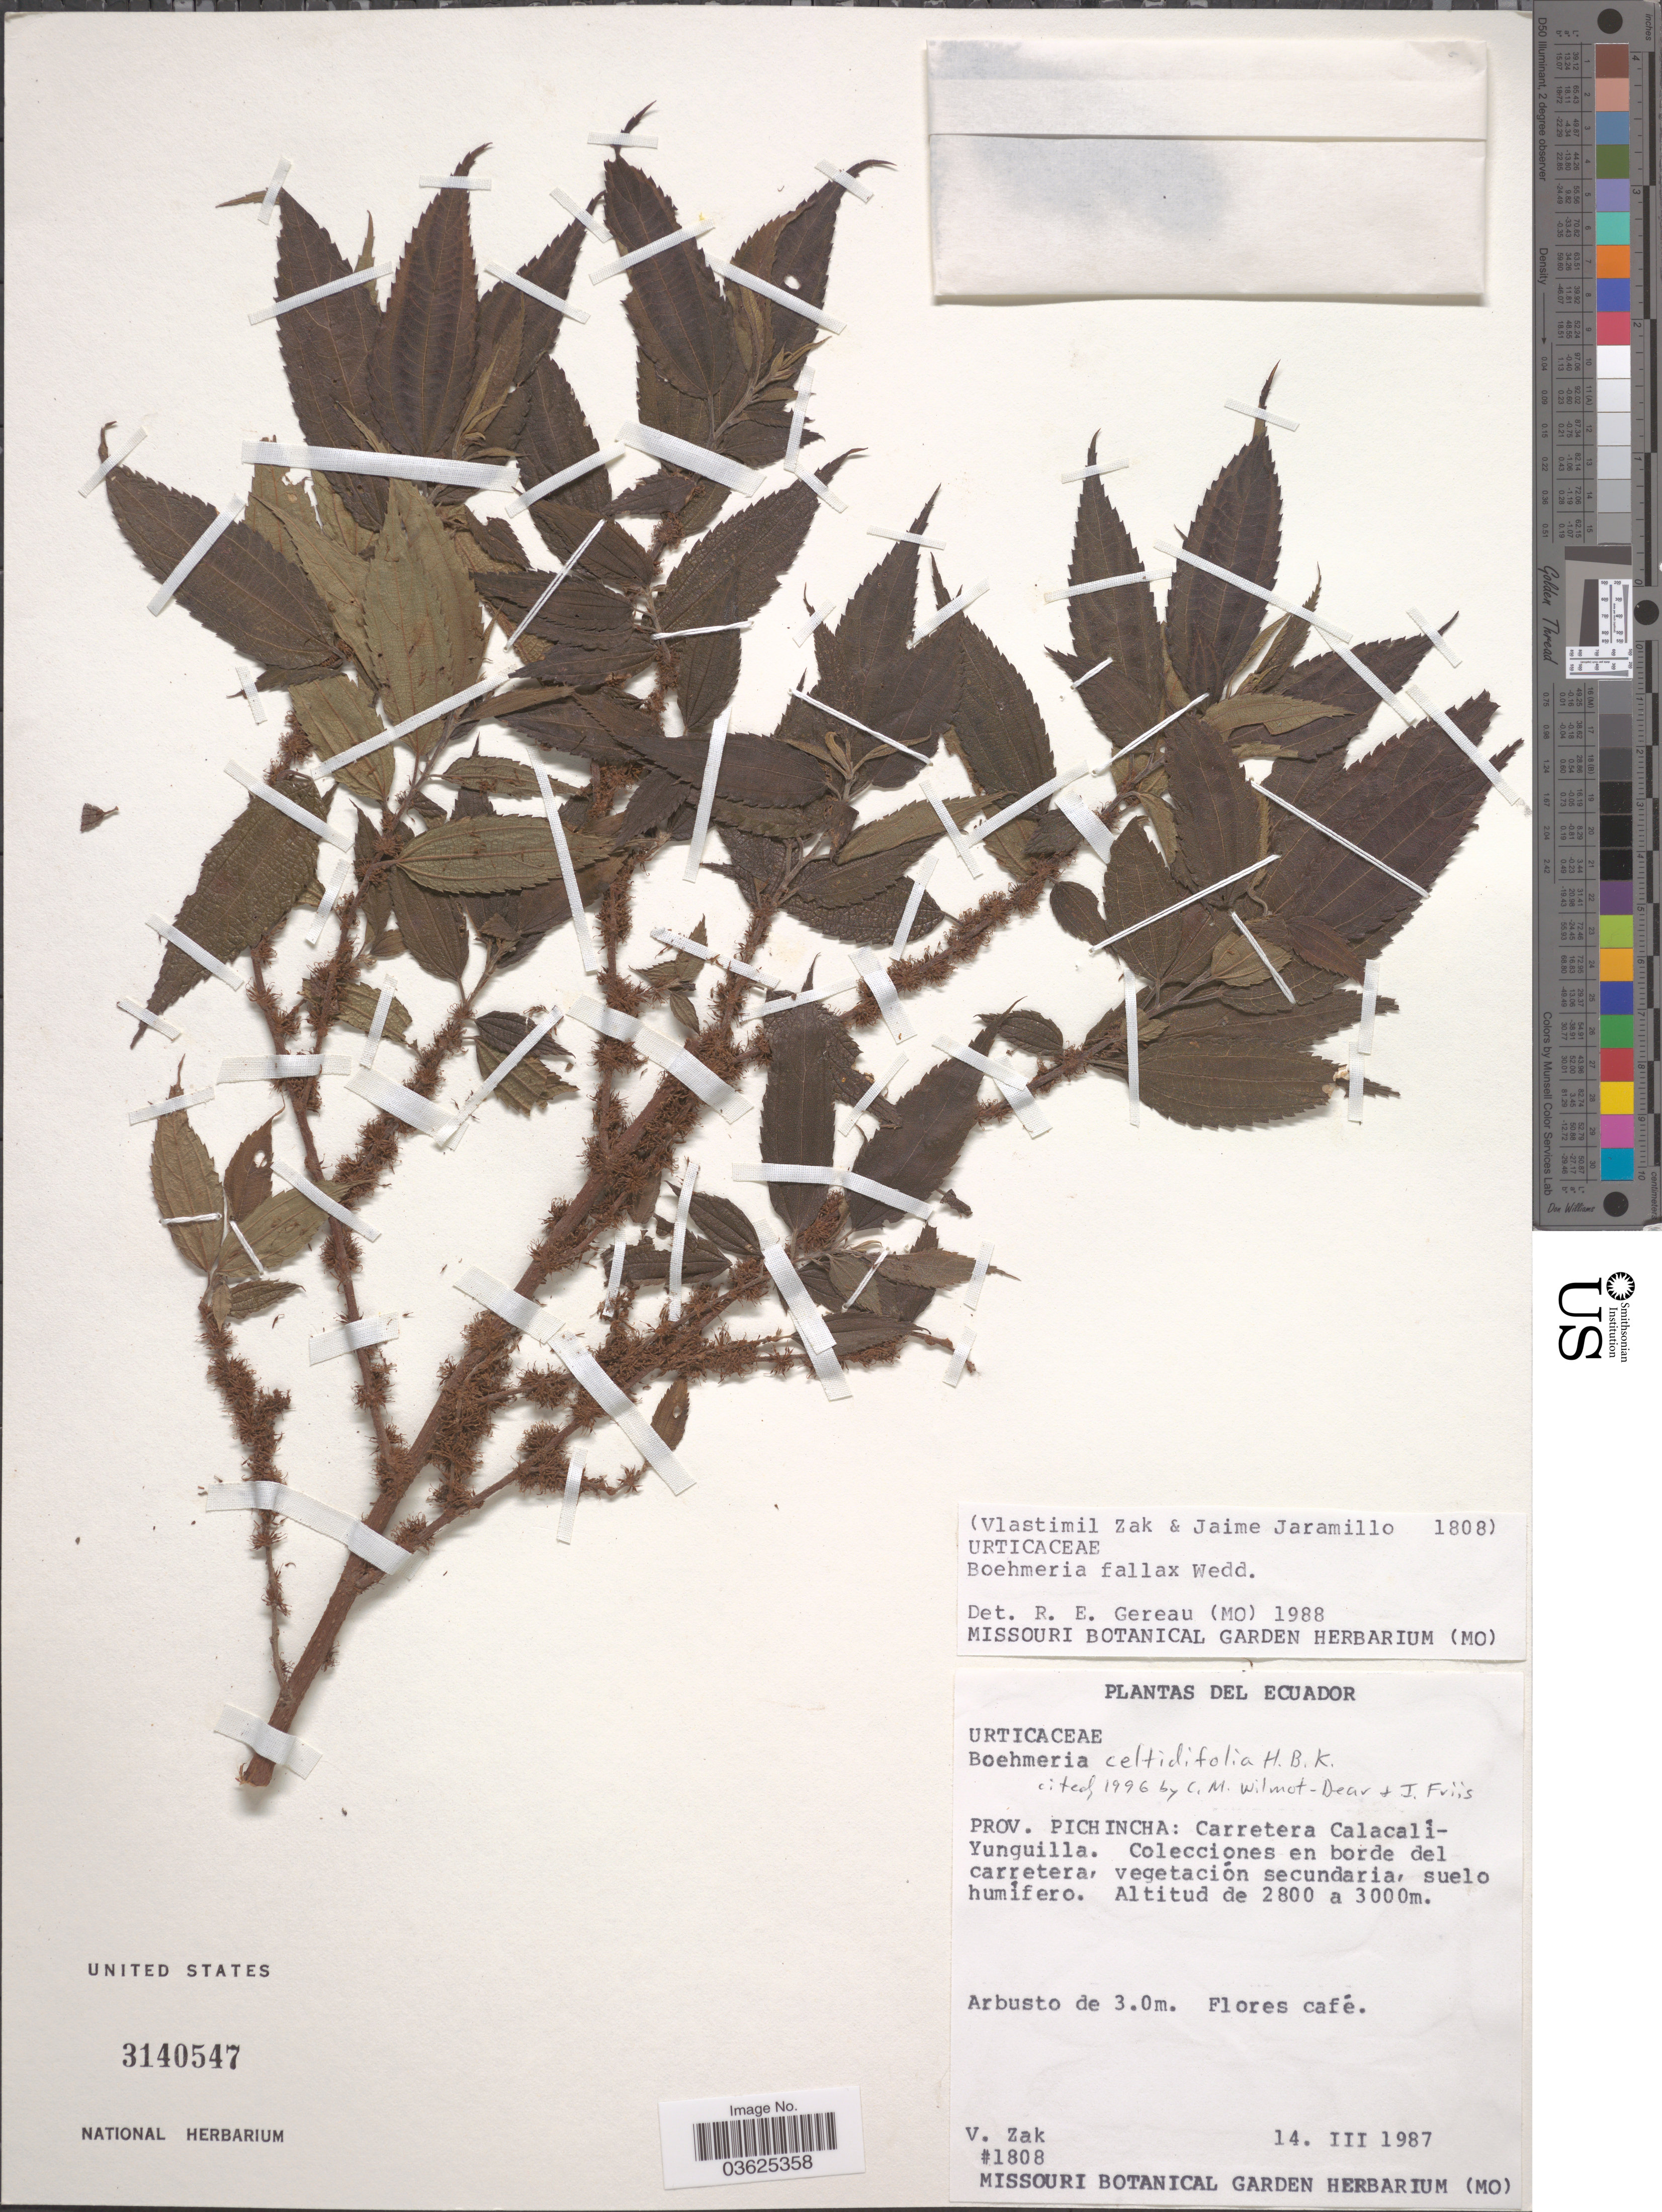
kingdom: Plantae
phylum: Tracheophyta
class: Magnoliopsida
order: Rosales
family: Urticaceae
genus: Boehmeria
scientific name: Boehmeria celtidifolia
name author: Kunth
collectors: V. Zak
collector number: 1808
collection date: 1987-03-14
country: Ecuador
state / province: Pichincha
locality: Carretera Calacalí-Yunguilla.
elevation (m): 2800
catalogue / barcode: US 3140547